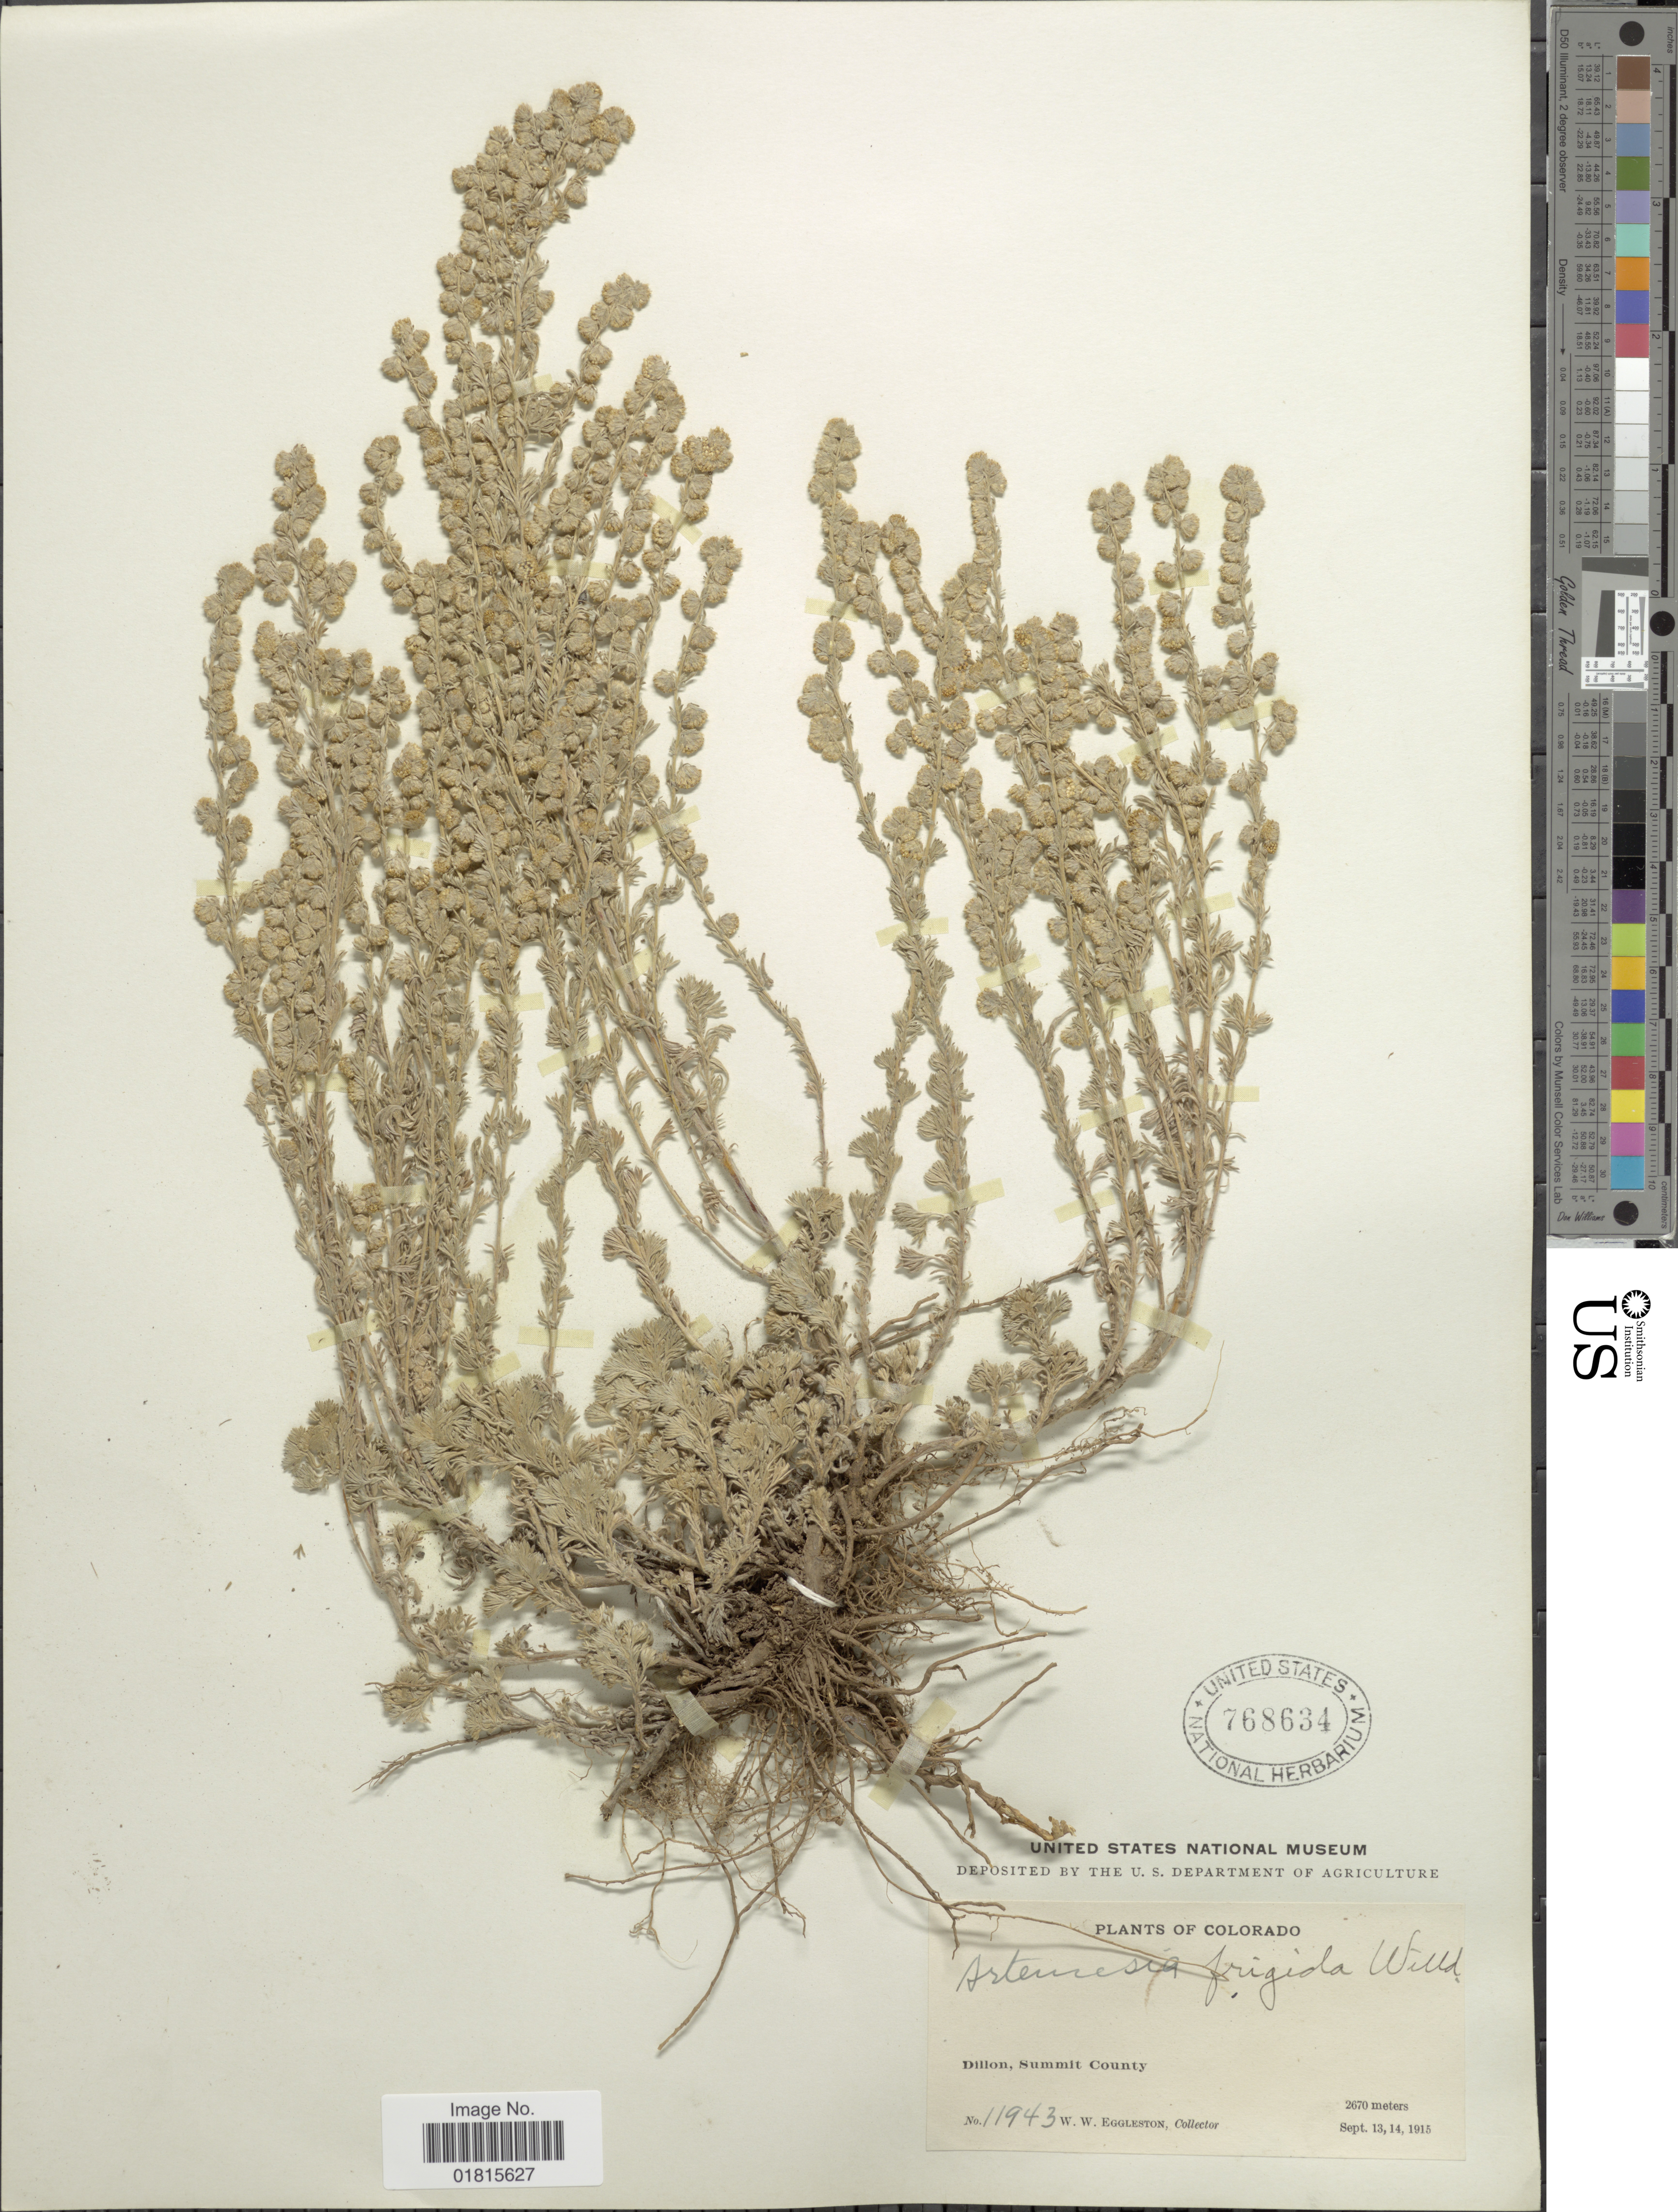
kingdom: Plantae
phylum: Tracheophyta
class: Magnoliopsida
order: Asterales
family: Asteraceae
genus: Artemisia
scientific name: Artemisia frigida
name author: Willd.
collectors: W. W. Eggleston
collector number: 11943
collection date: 1915-09-13/1915-09-14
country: United States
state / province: Colorado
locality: Dillon, Summit County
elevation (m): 2670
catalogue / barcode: US 768634